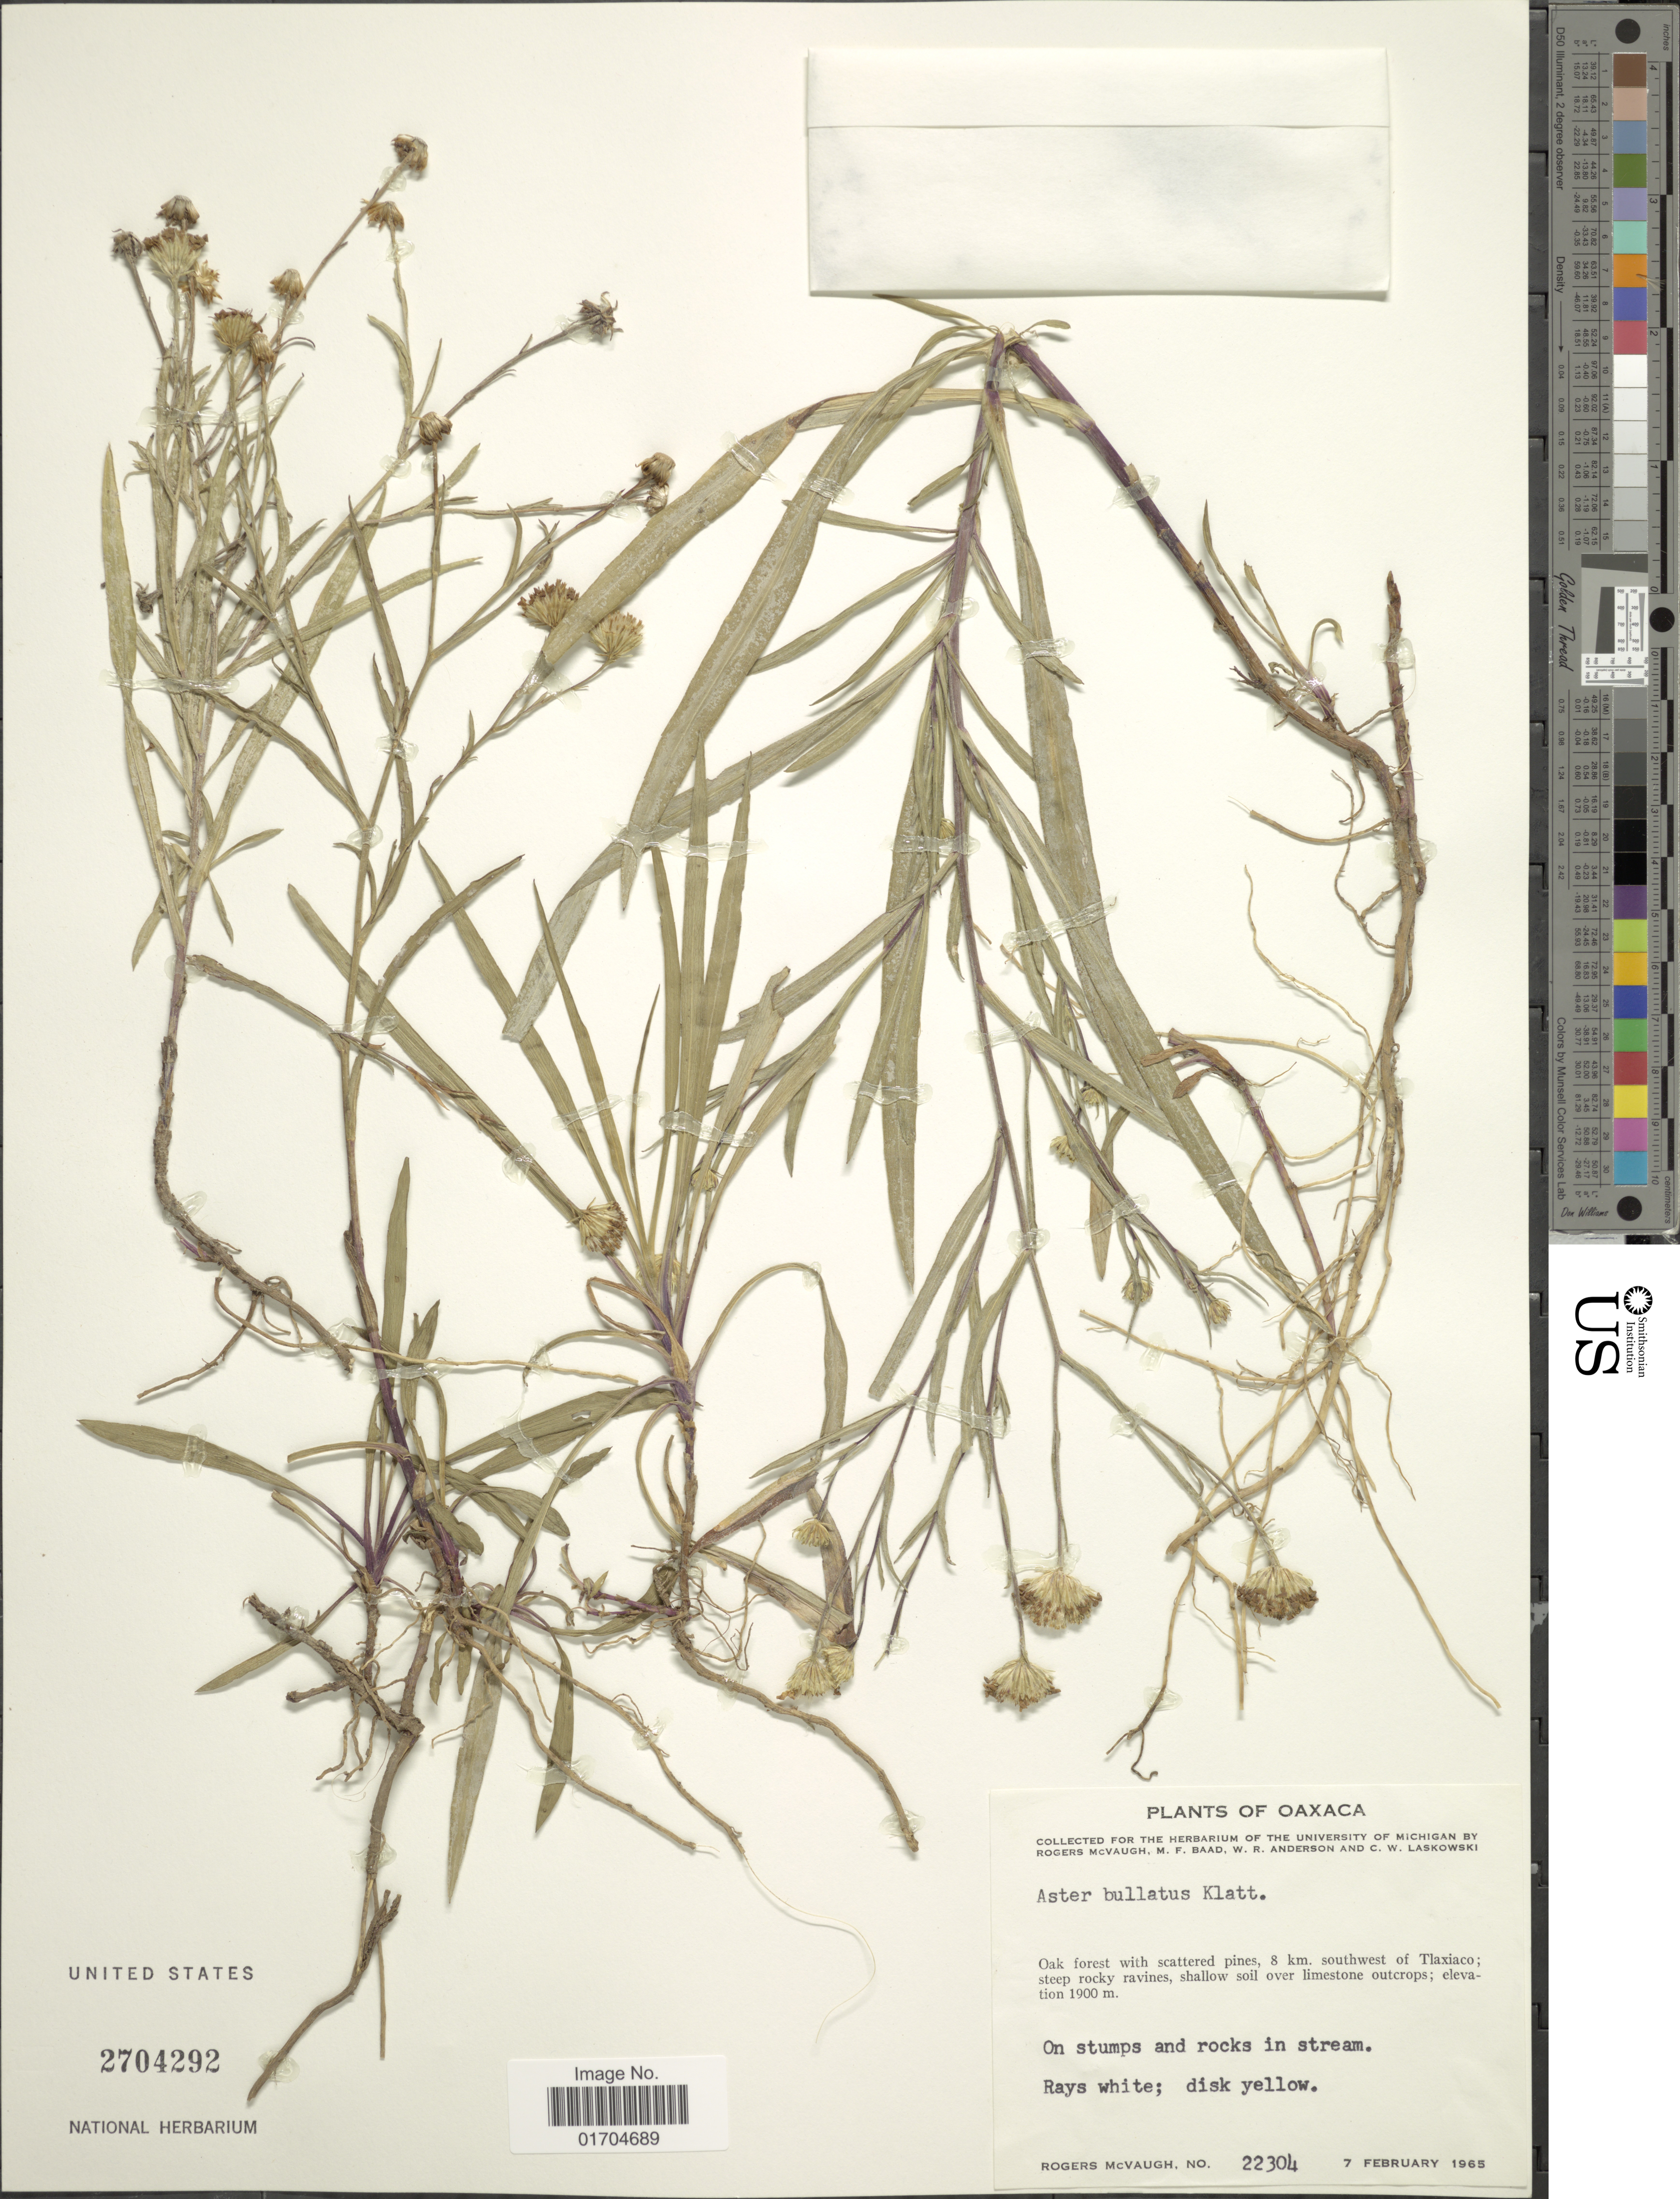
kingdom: Plantae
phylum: Tracheophyta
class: Magnoliopsida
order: Asterales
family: Asteraceae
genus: Symphyotrichum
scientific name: Symphyotrichum bullatum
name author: (Klatt) G.L. Nesom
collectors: R. McVaugh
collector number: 22304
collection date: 1965-02-07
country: Mexico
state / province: Oaxaca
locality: Oak forest with scattered pines, 8 km. southwest of Tlaxiaco.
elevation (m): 1900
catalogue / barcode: US 2704292